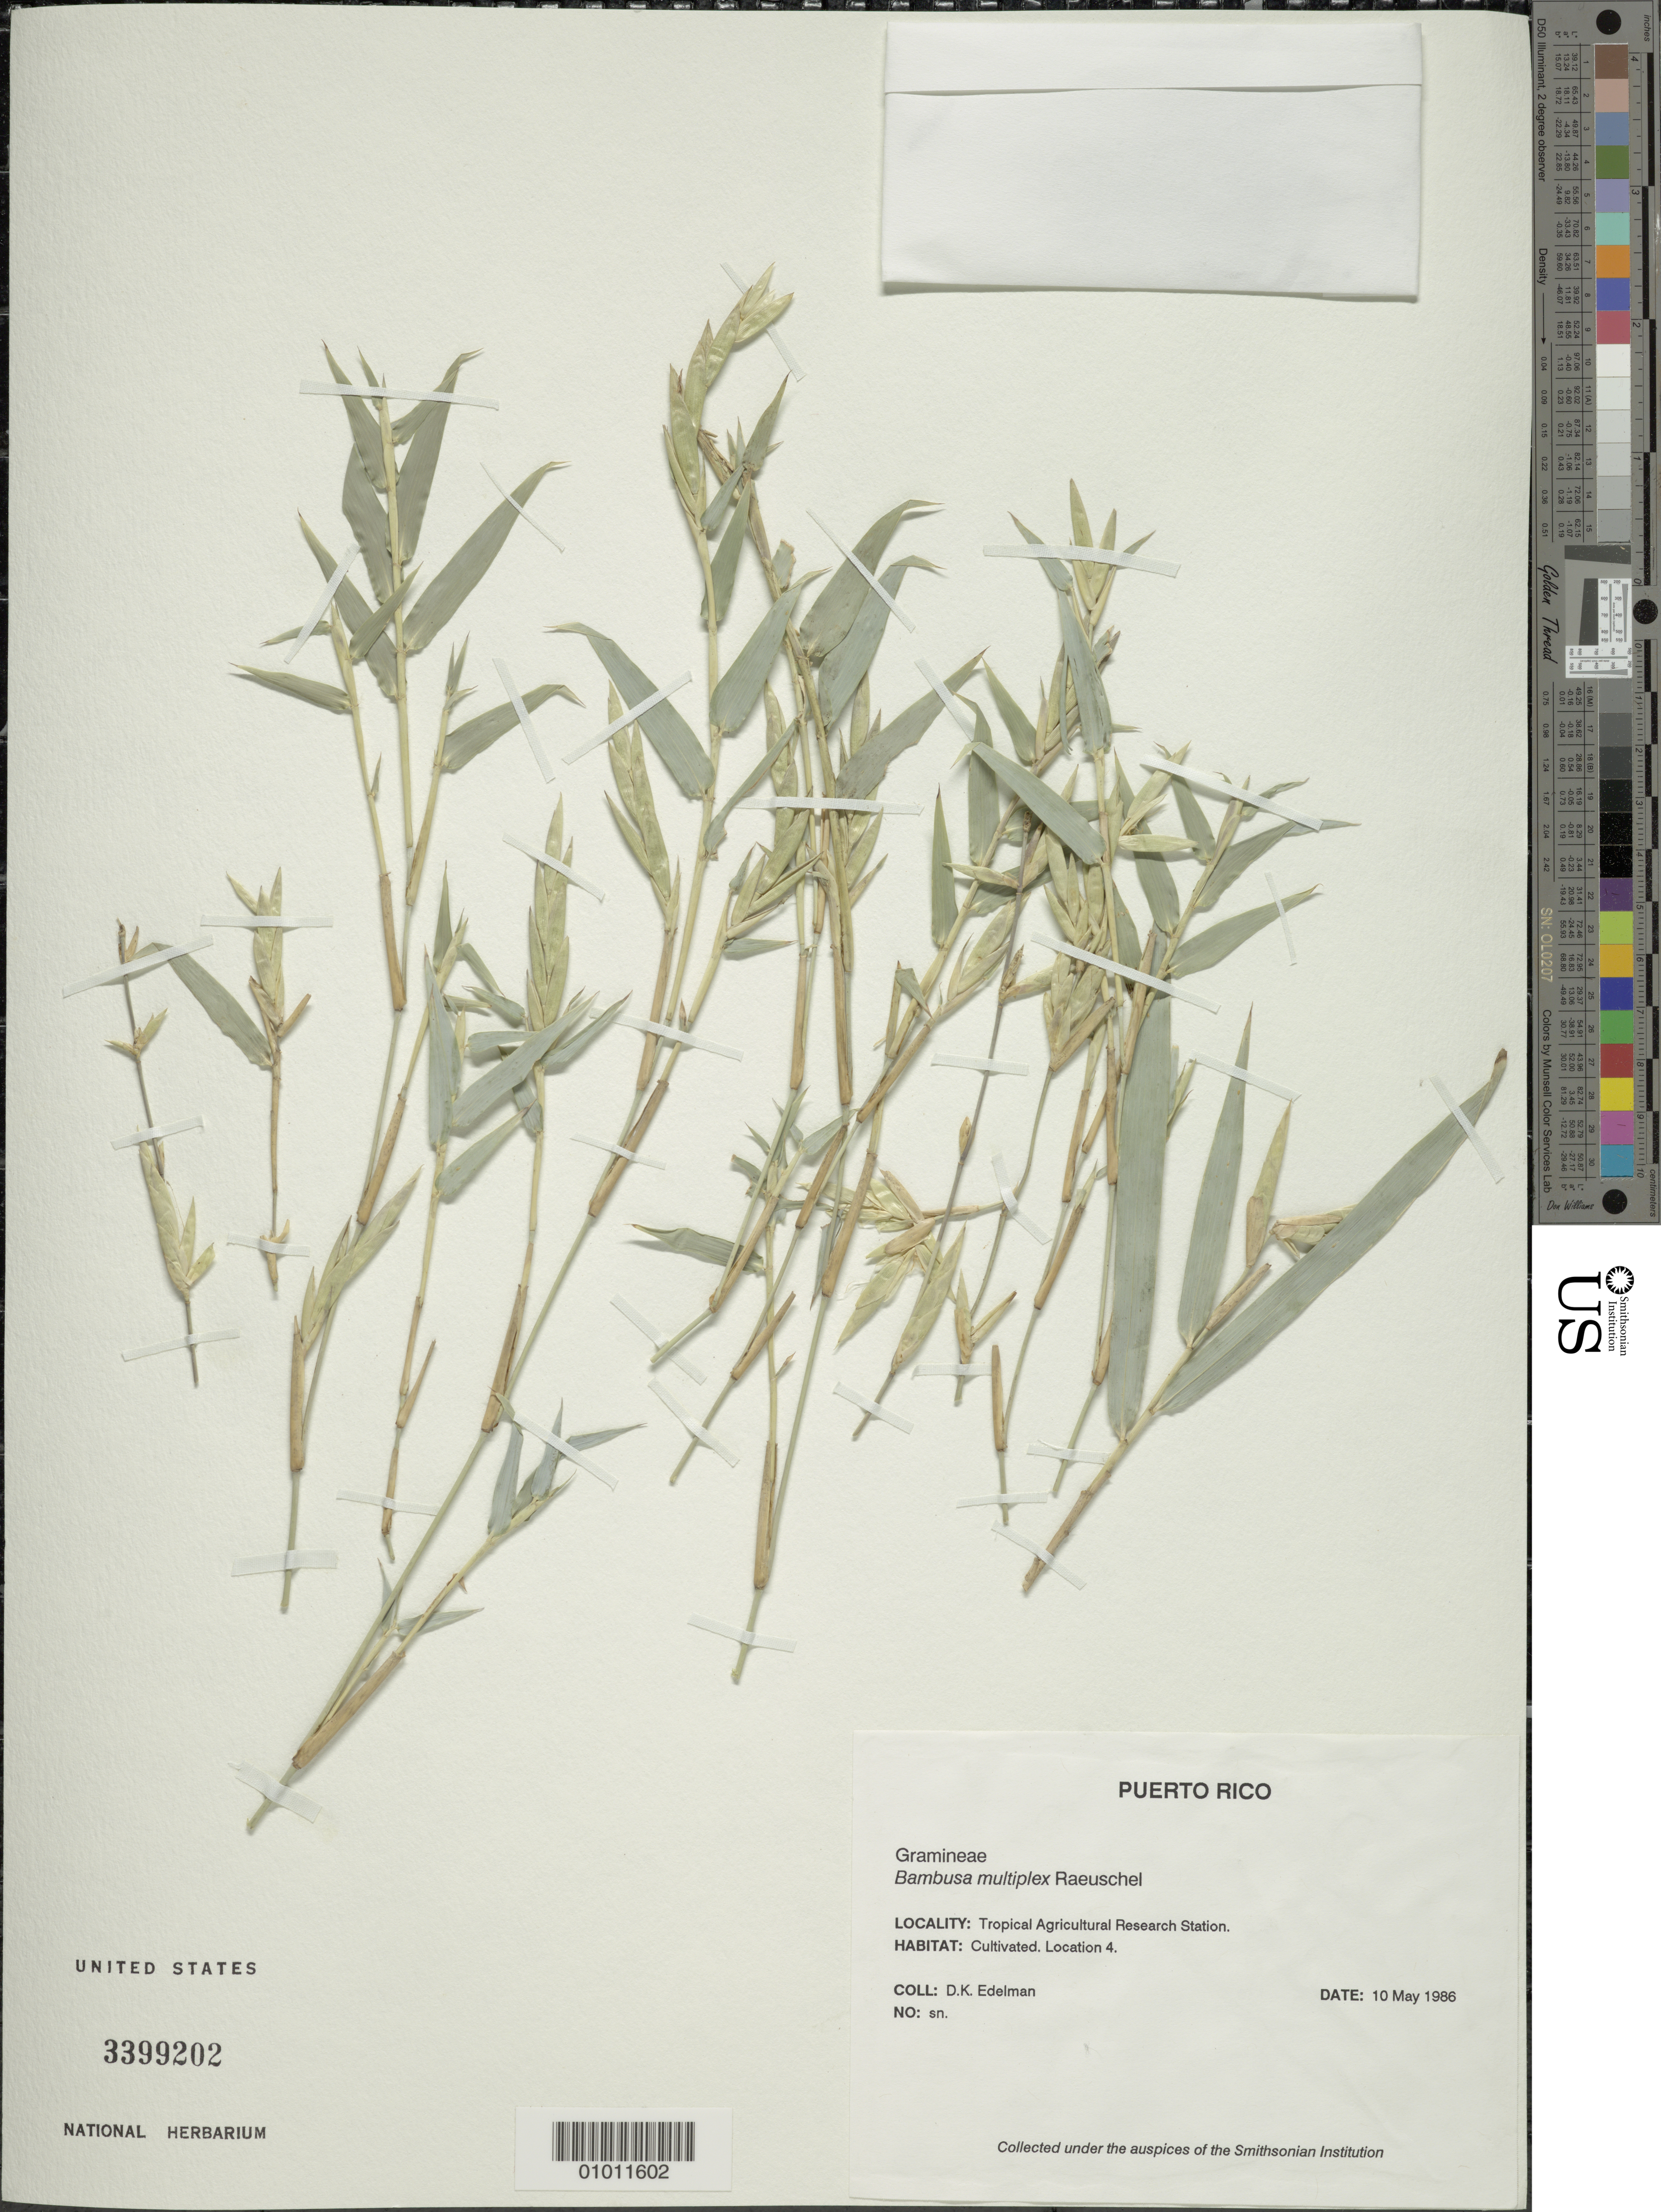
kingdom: Plantae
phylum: Tracheophyta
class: Liliopsida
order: Poales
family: Poaceae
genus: Bambusa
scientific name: Bambusa multiplex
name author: (Lour.) Raeusch. ex Schult. & Schult. f.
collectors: D. Edelman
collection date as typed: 10 May 1986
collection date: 1986-05-10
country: Puerto Rico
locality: Tropical Agricultural Research Station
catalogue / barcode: US 3399202